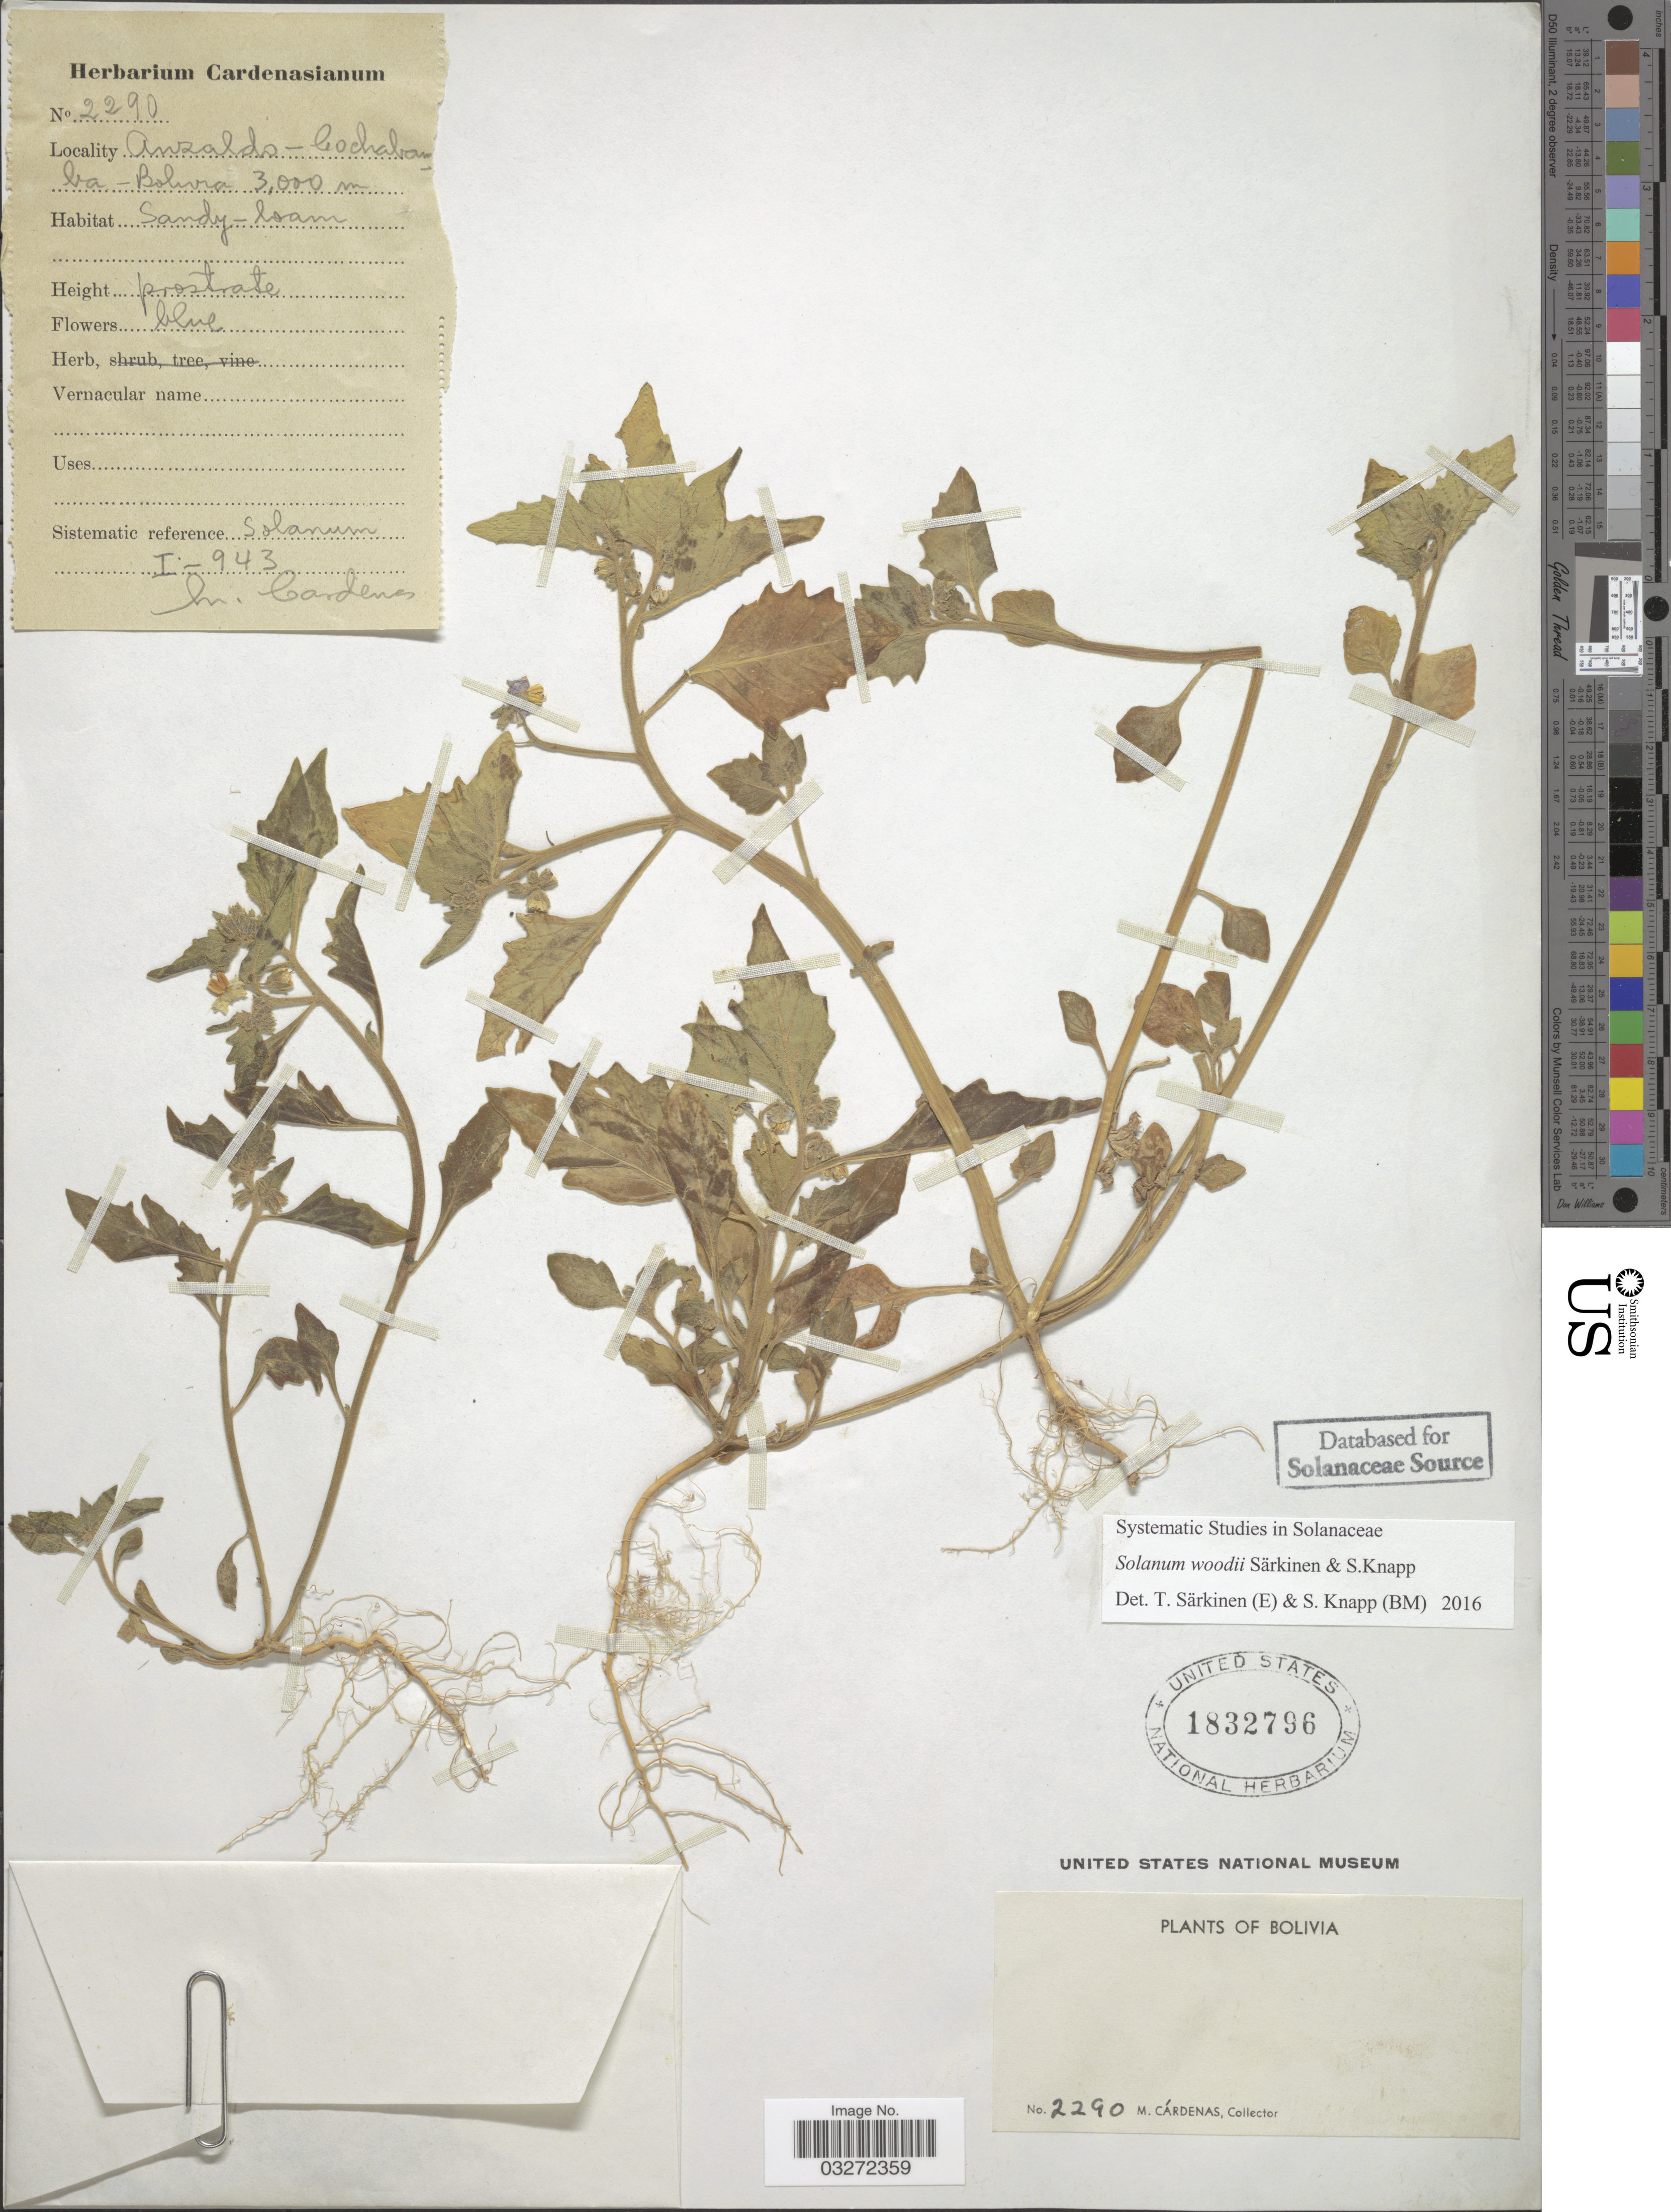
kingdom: Plantae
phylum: Tracheophyta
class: Magnoliopsida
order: Solanales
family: Solanaceae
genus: Solanum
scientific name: Solanum woodii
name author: Särkinen & S. Knapp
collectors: M. Cárdenas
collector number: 2290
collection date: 1943-01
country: Bolivia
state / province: Cochabamba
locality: Anzaldo.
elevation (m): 3000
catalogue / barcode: US 1832796